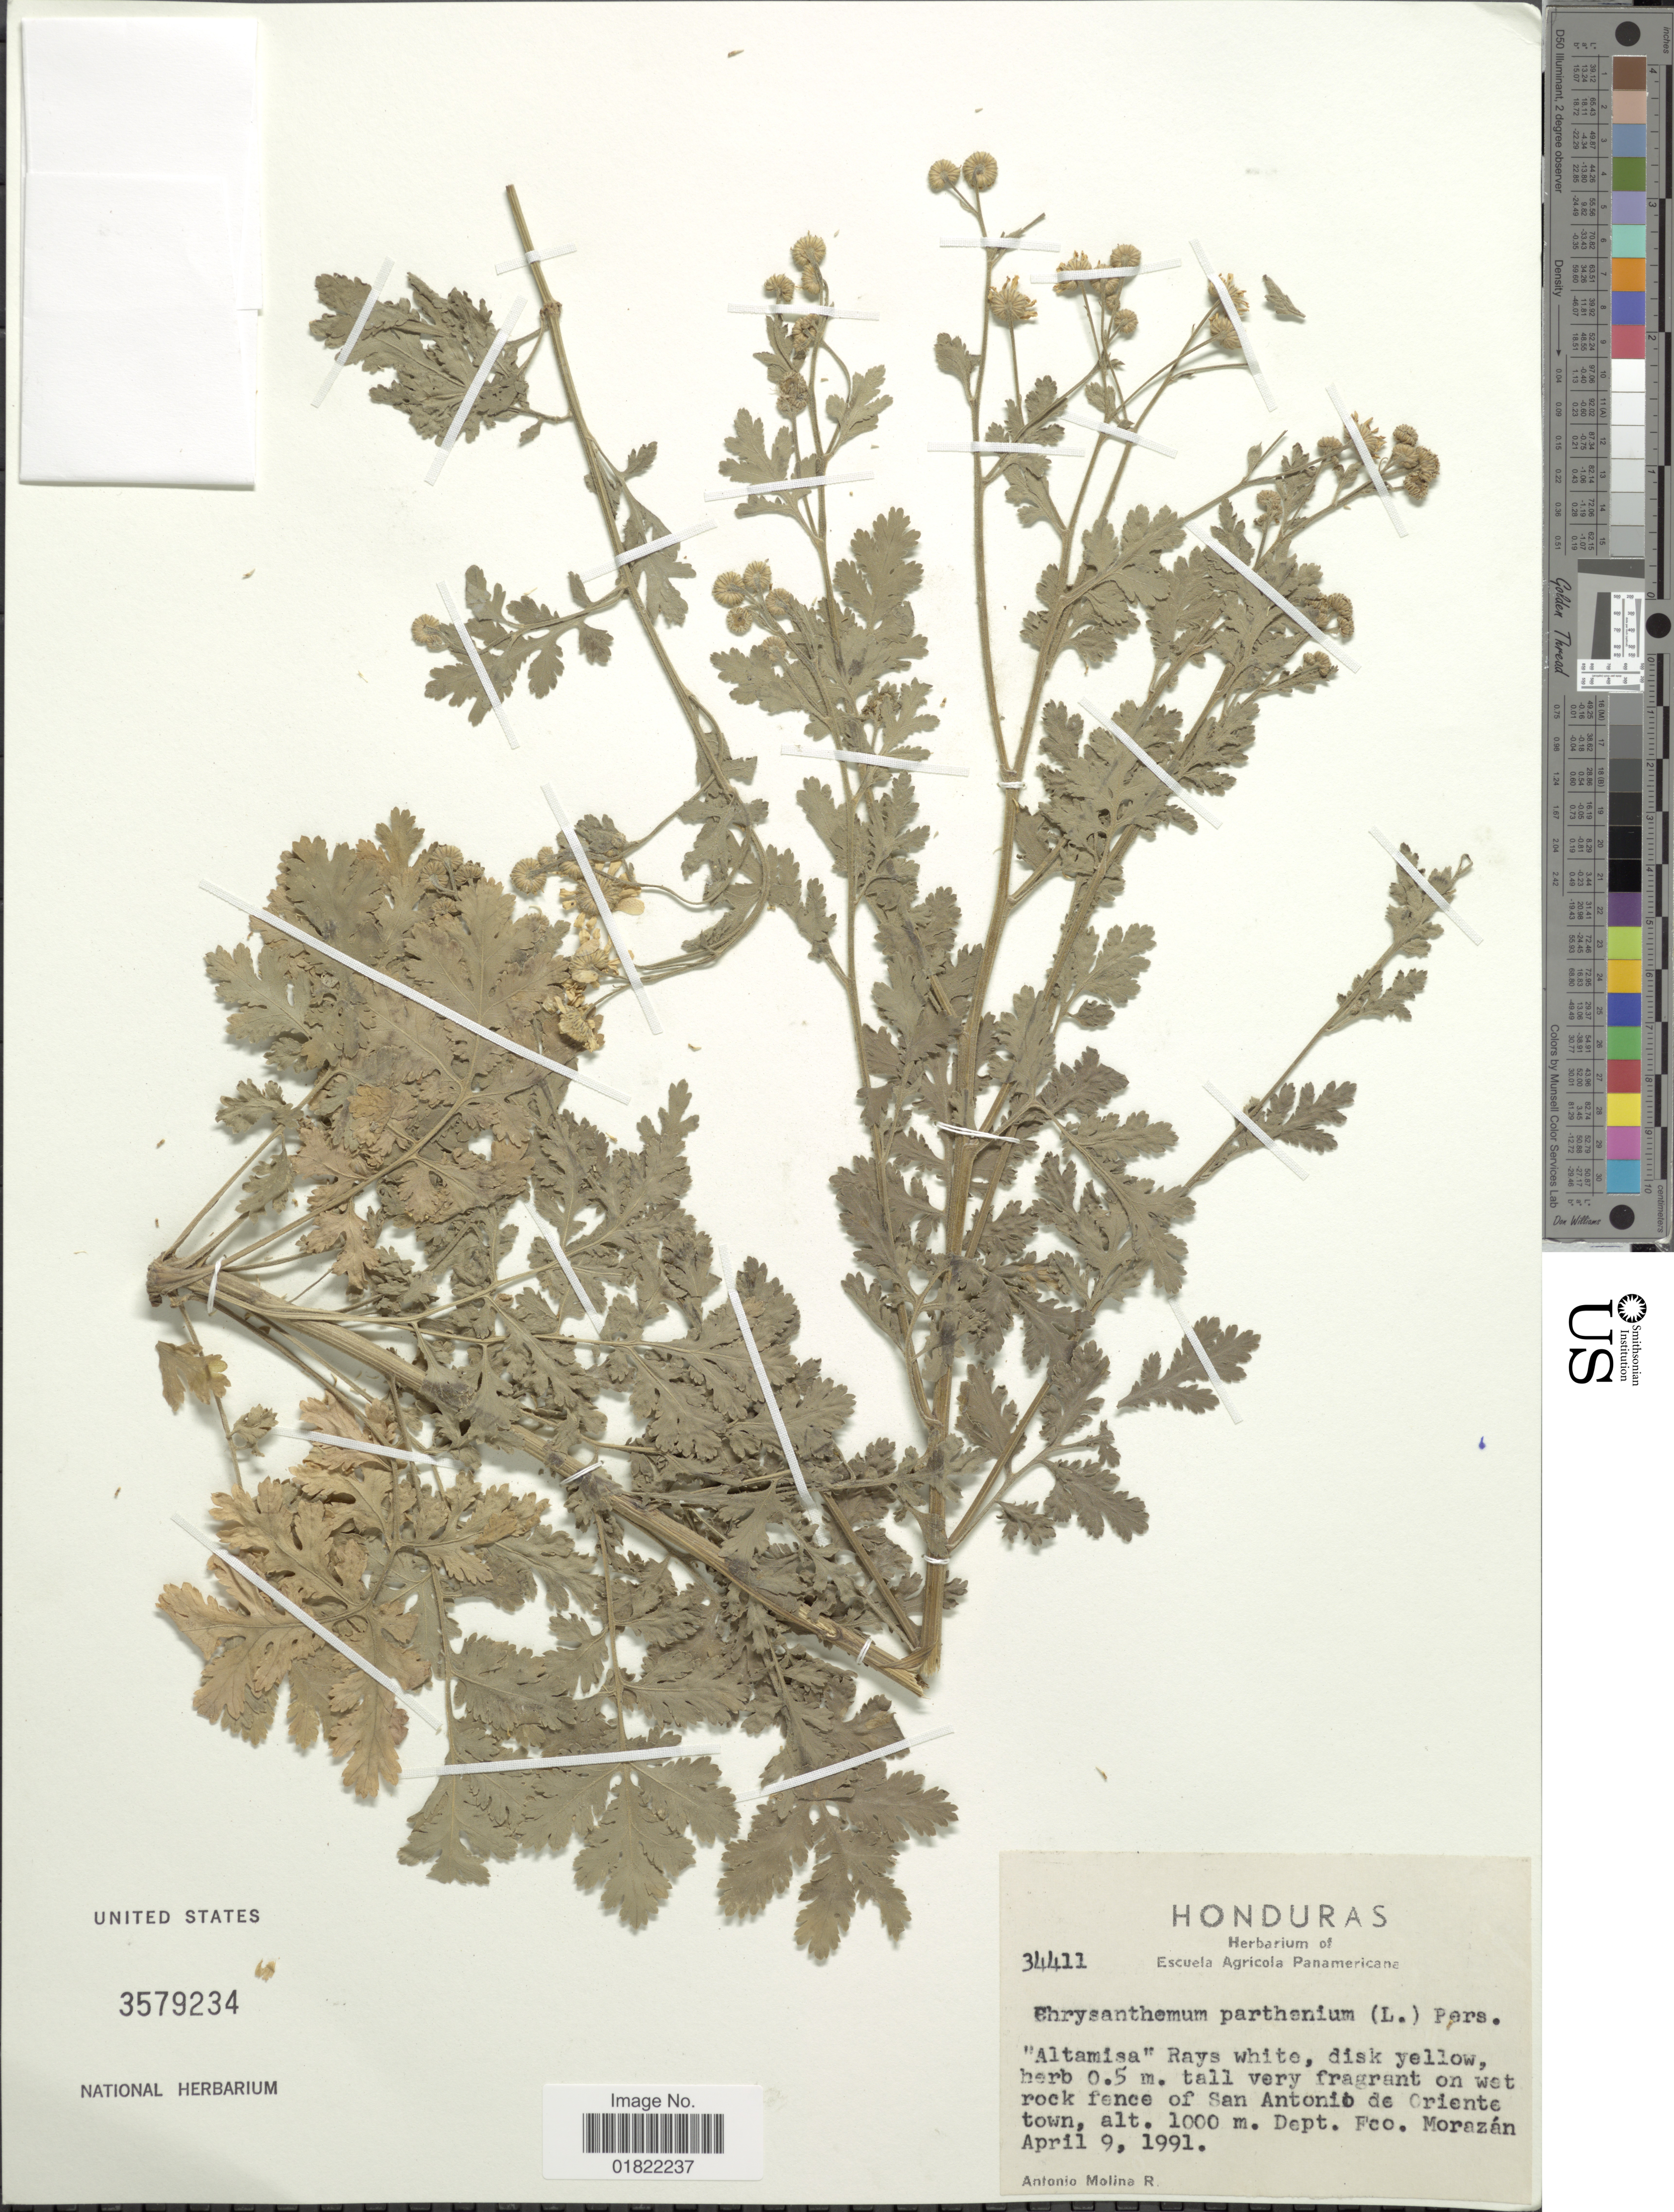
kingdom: Plantae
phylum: Tracheophyta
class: Magnoliopsida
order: Asterales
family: Asteraceae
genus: Chrysanthemum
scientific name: Chrysanthemum parthenium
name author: Pers.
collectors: A. Molina R.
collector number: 34411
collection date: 1911-04-09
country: Honduras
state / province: Fco. Morazán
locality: On wet rock fence of San Antonio de Oriente town, Dept. Fco. Morazan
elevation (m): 1000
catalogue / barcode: US 3579234